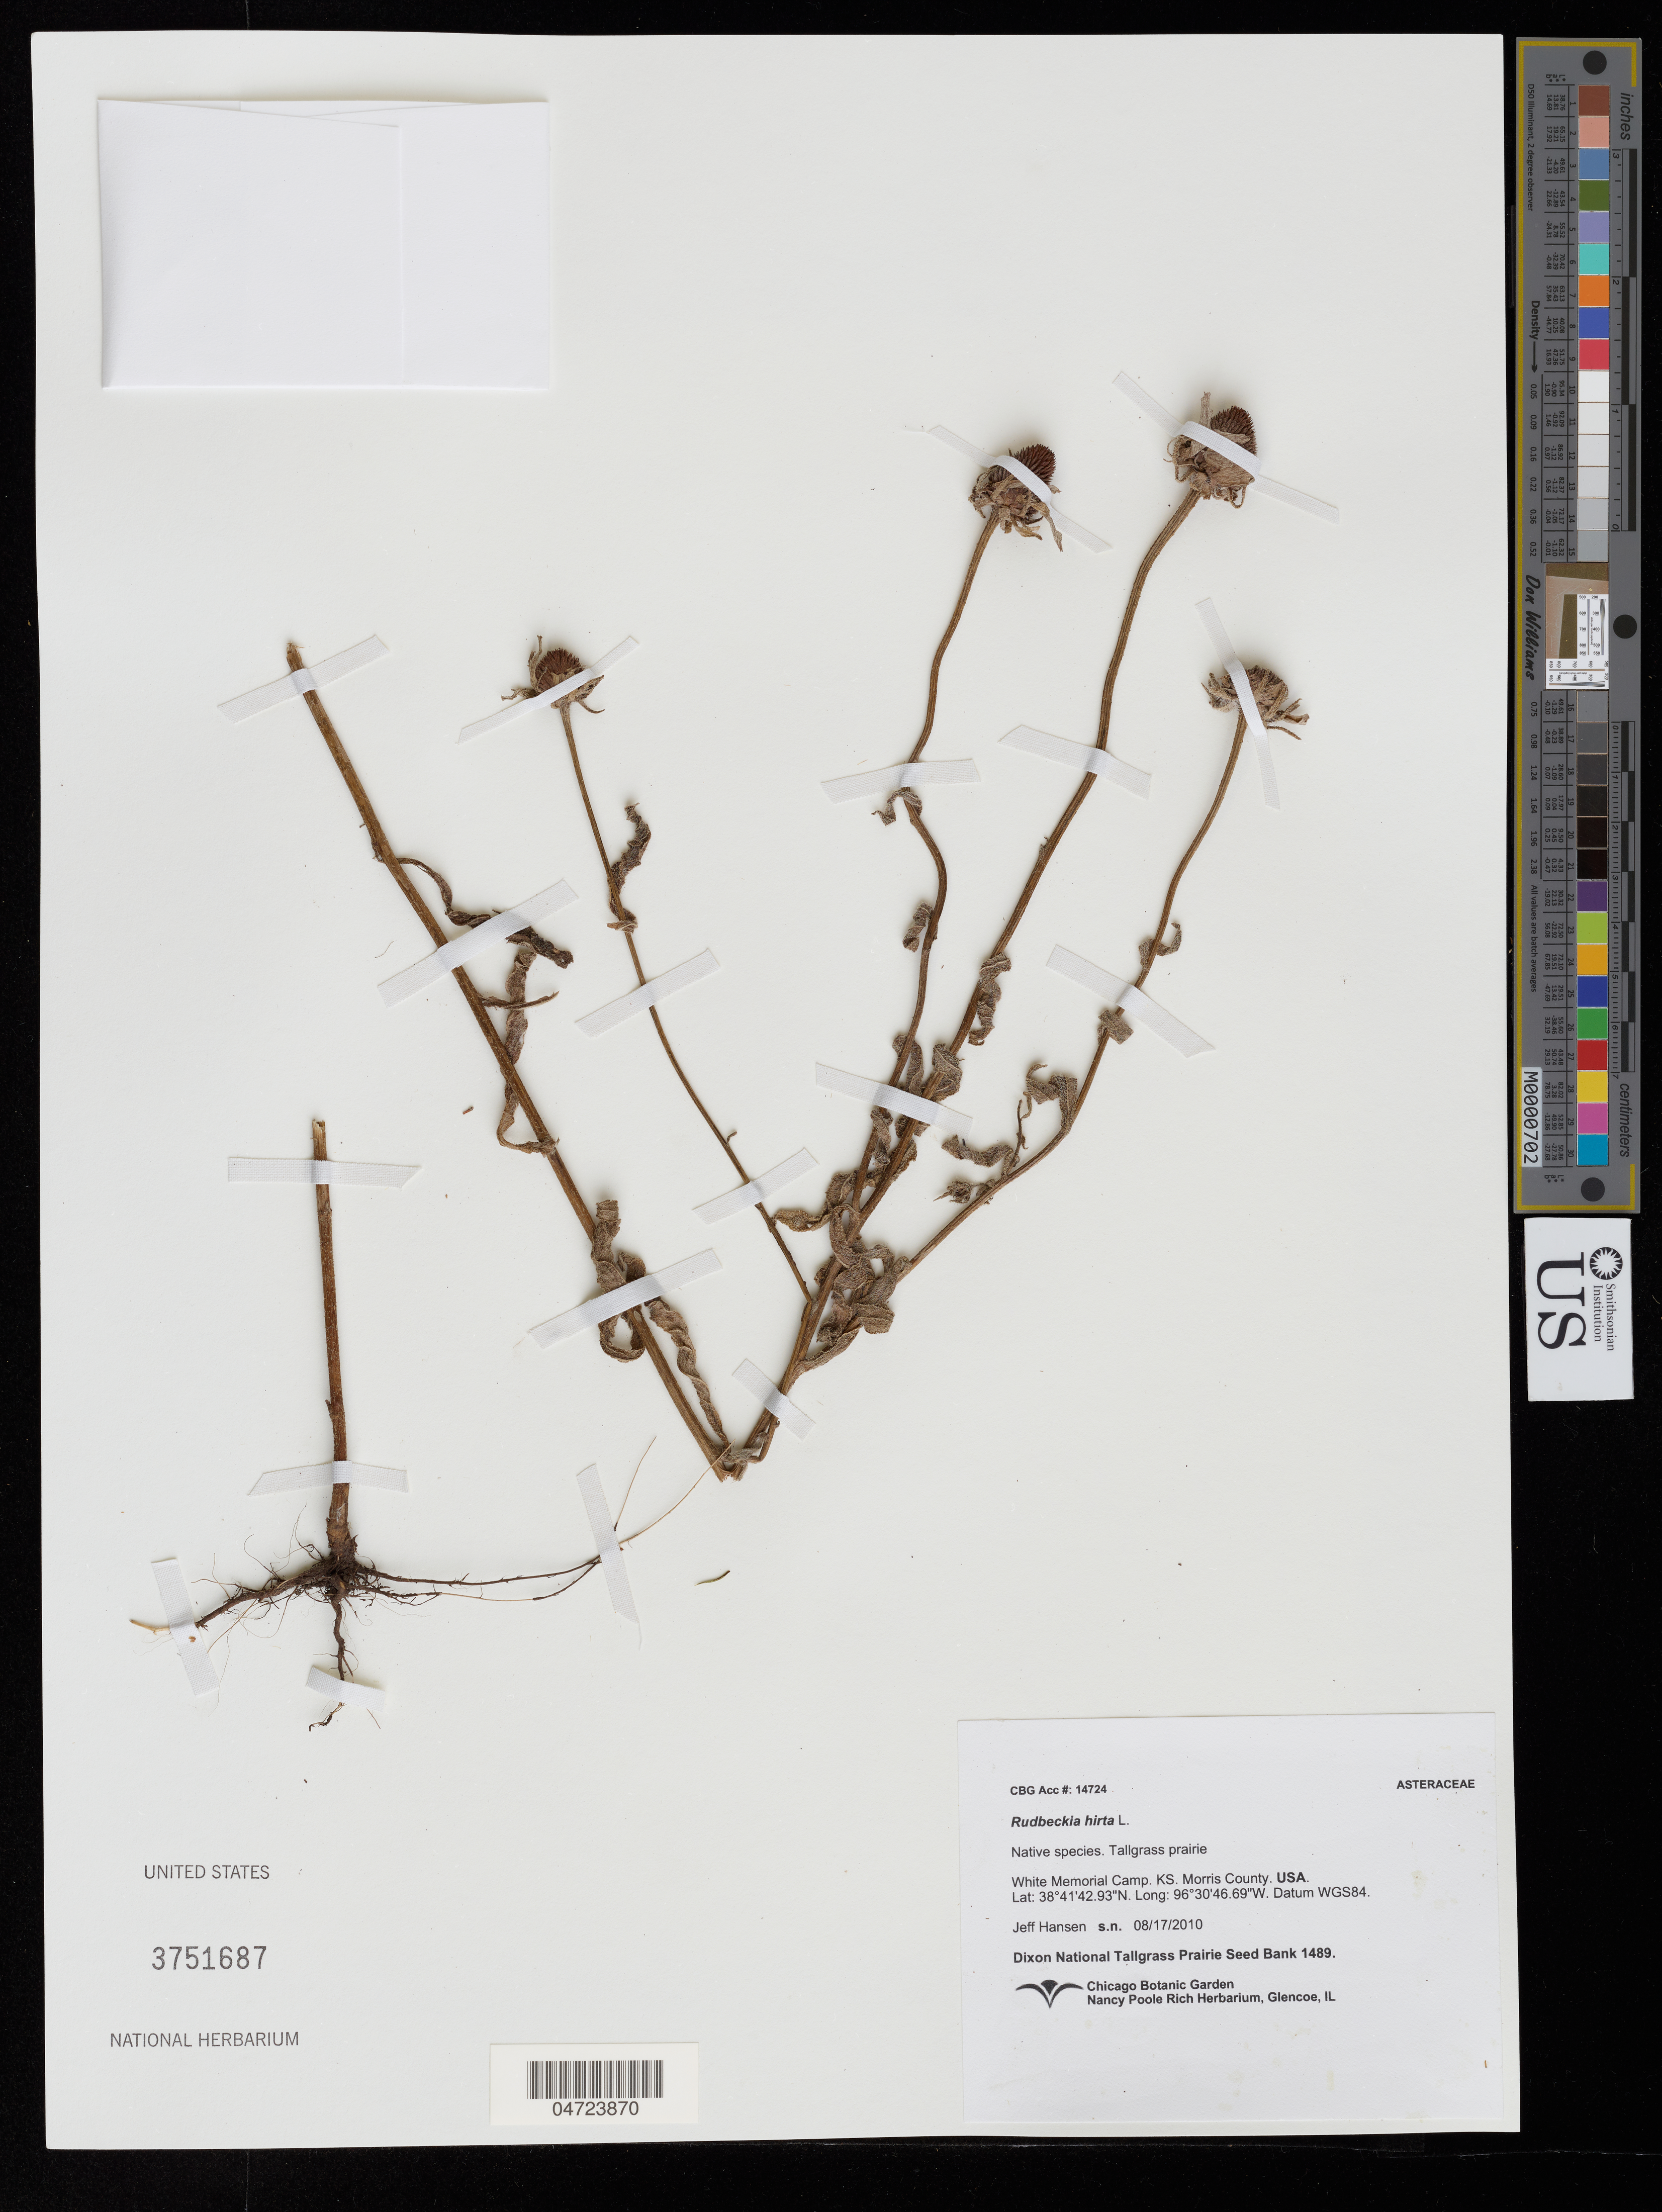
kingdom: Plantae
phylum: Tracheophyta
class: Magnoliopsida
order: Asterales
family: Asteraceae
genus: Rudbeckia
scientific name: Rudbeckia hirta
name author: L.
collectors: J. Hansen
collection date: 2010-08-17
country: United States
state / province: Kansas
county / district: Morris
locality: White Memorial Camp. Morris County.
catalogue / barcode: US 3751687